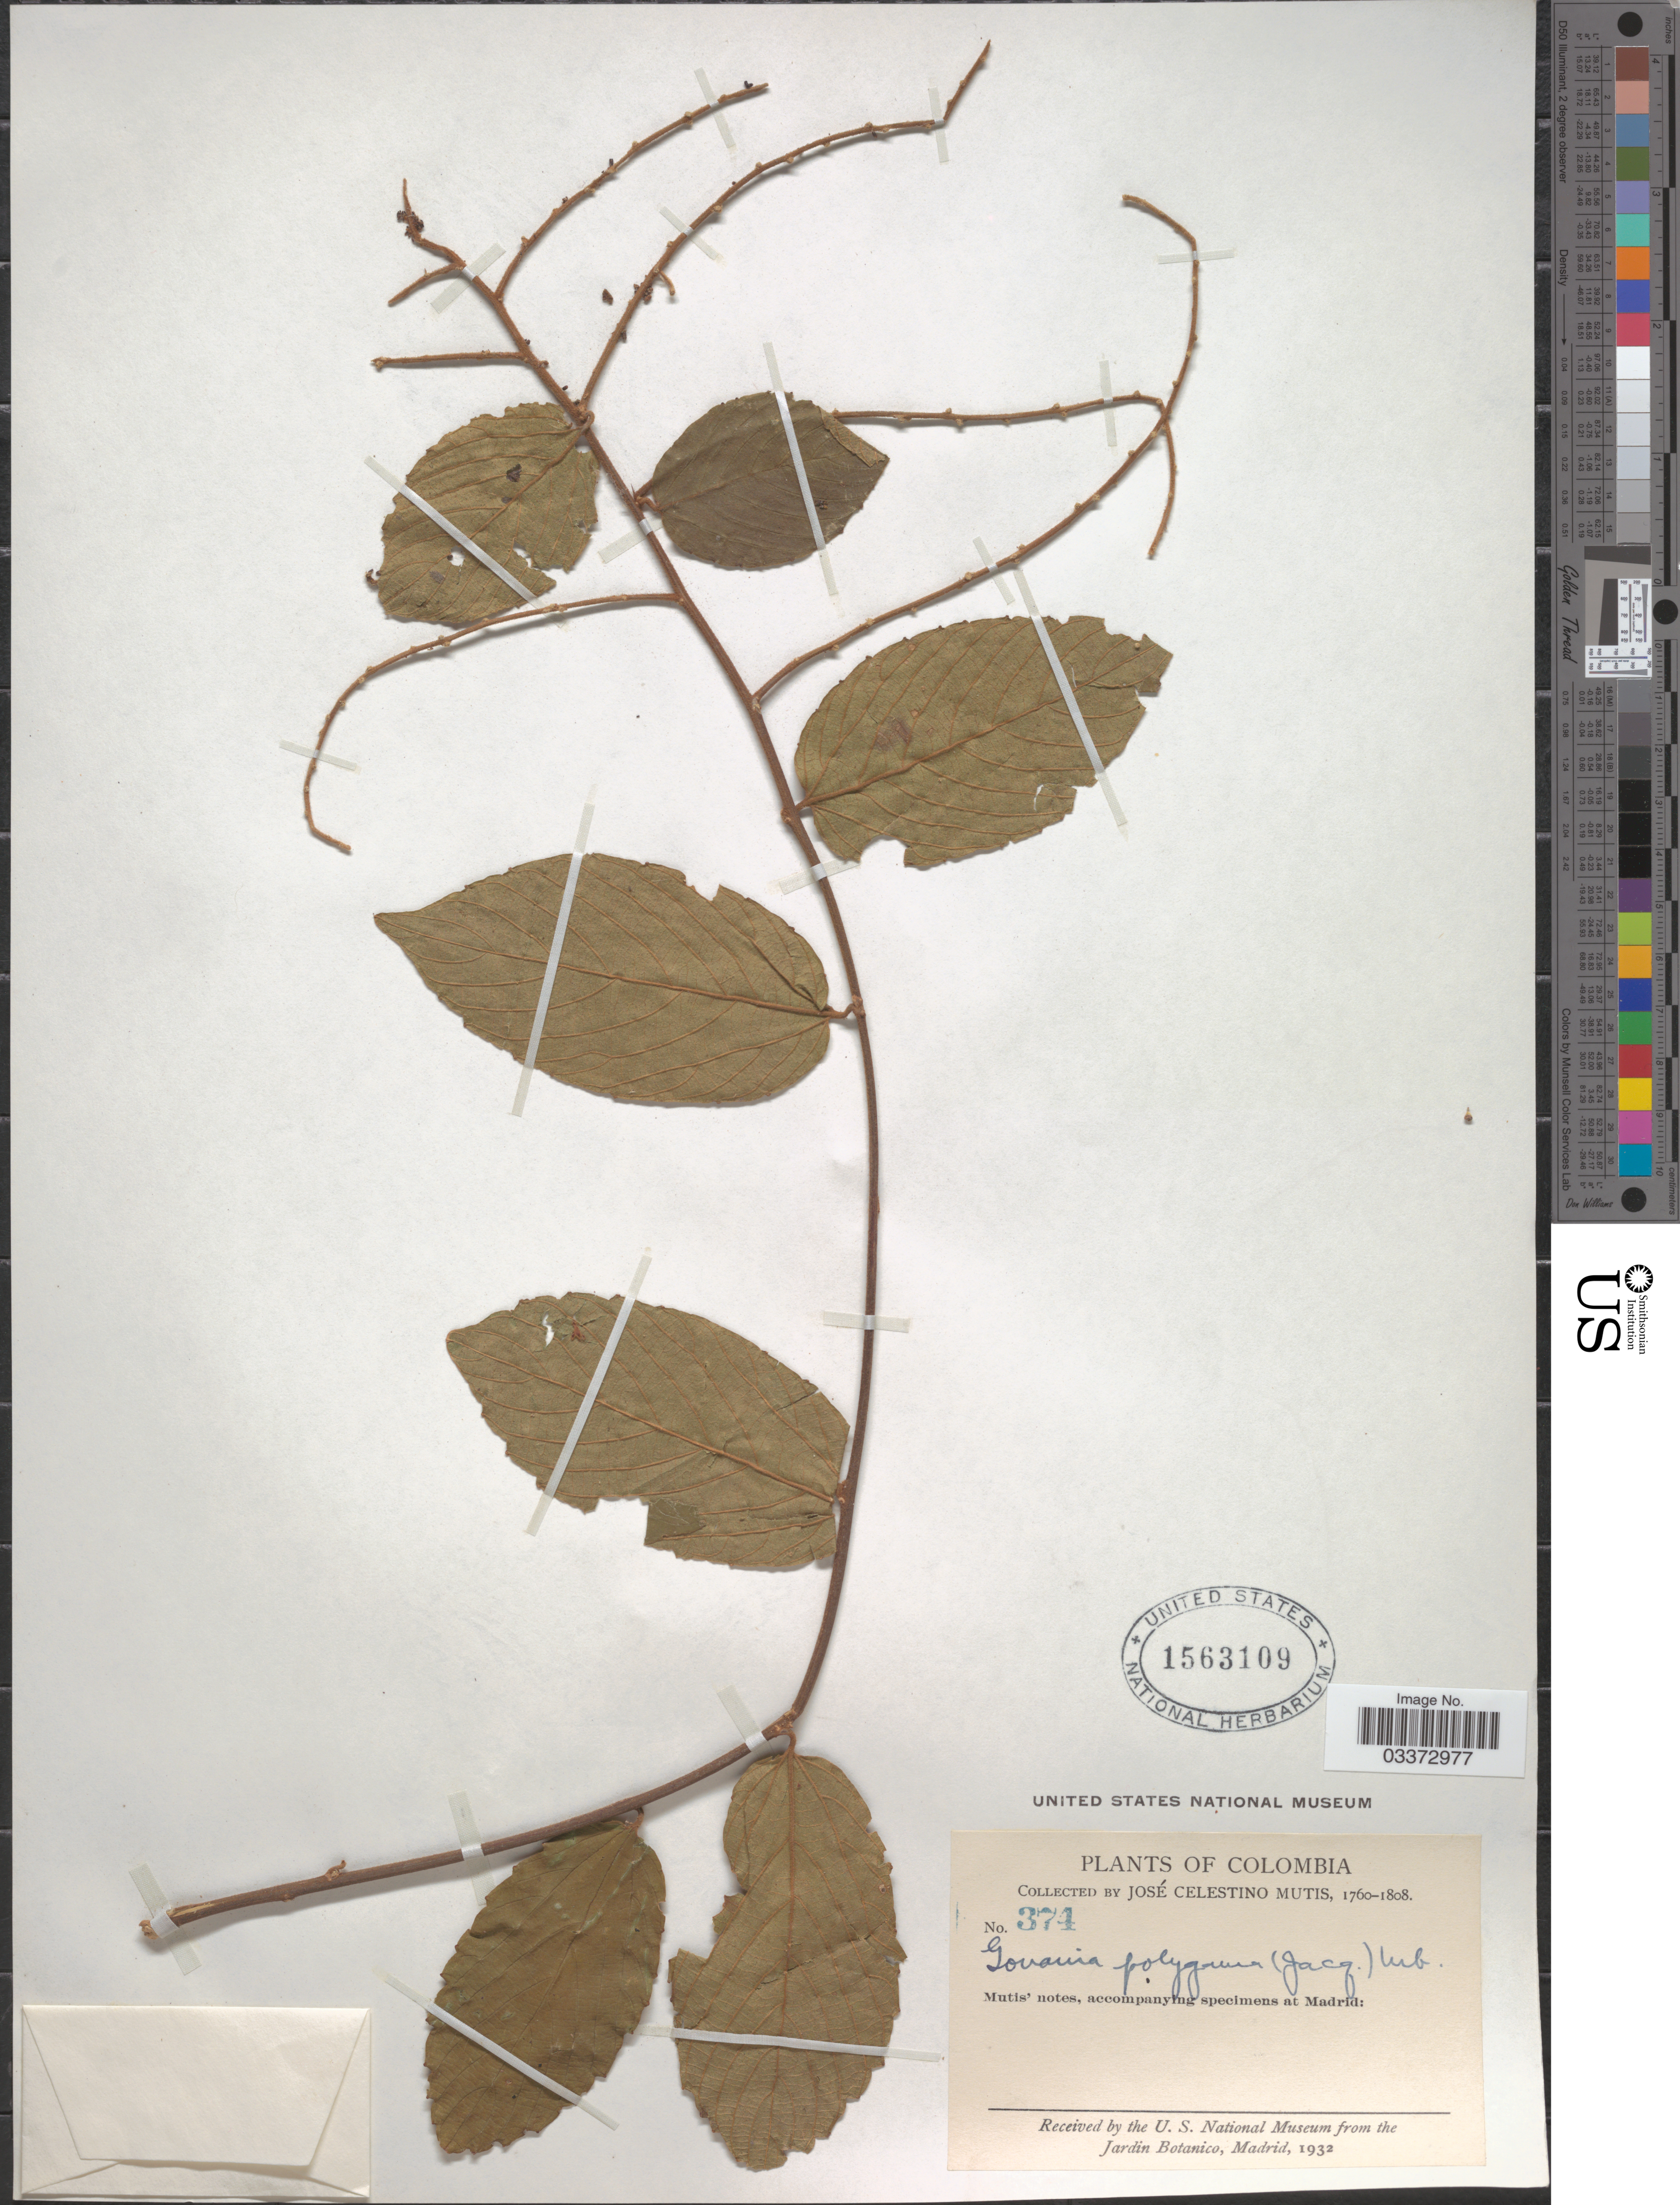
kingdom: Plantae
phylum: Tracheophyta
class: Magnoliopsida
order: Rosales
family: Rhamnaceae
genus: Gouania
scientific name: Gouania polygama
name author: (Jacq.) Urb.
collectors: J. C. B. Mutis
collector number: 374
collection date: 1760/1808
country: Colombia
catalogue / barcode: US 1563109